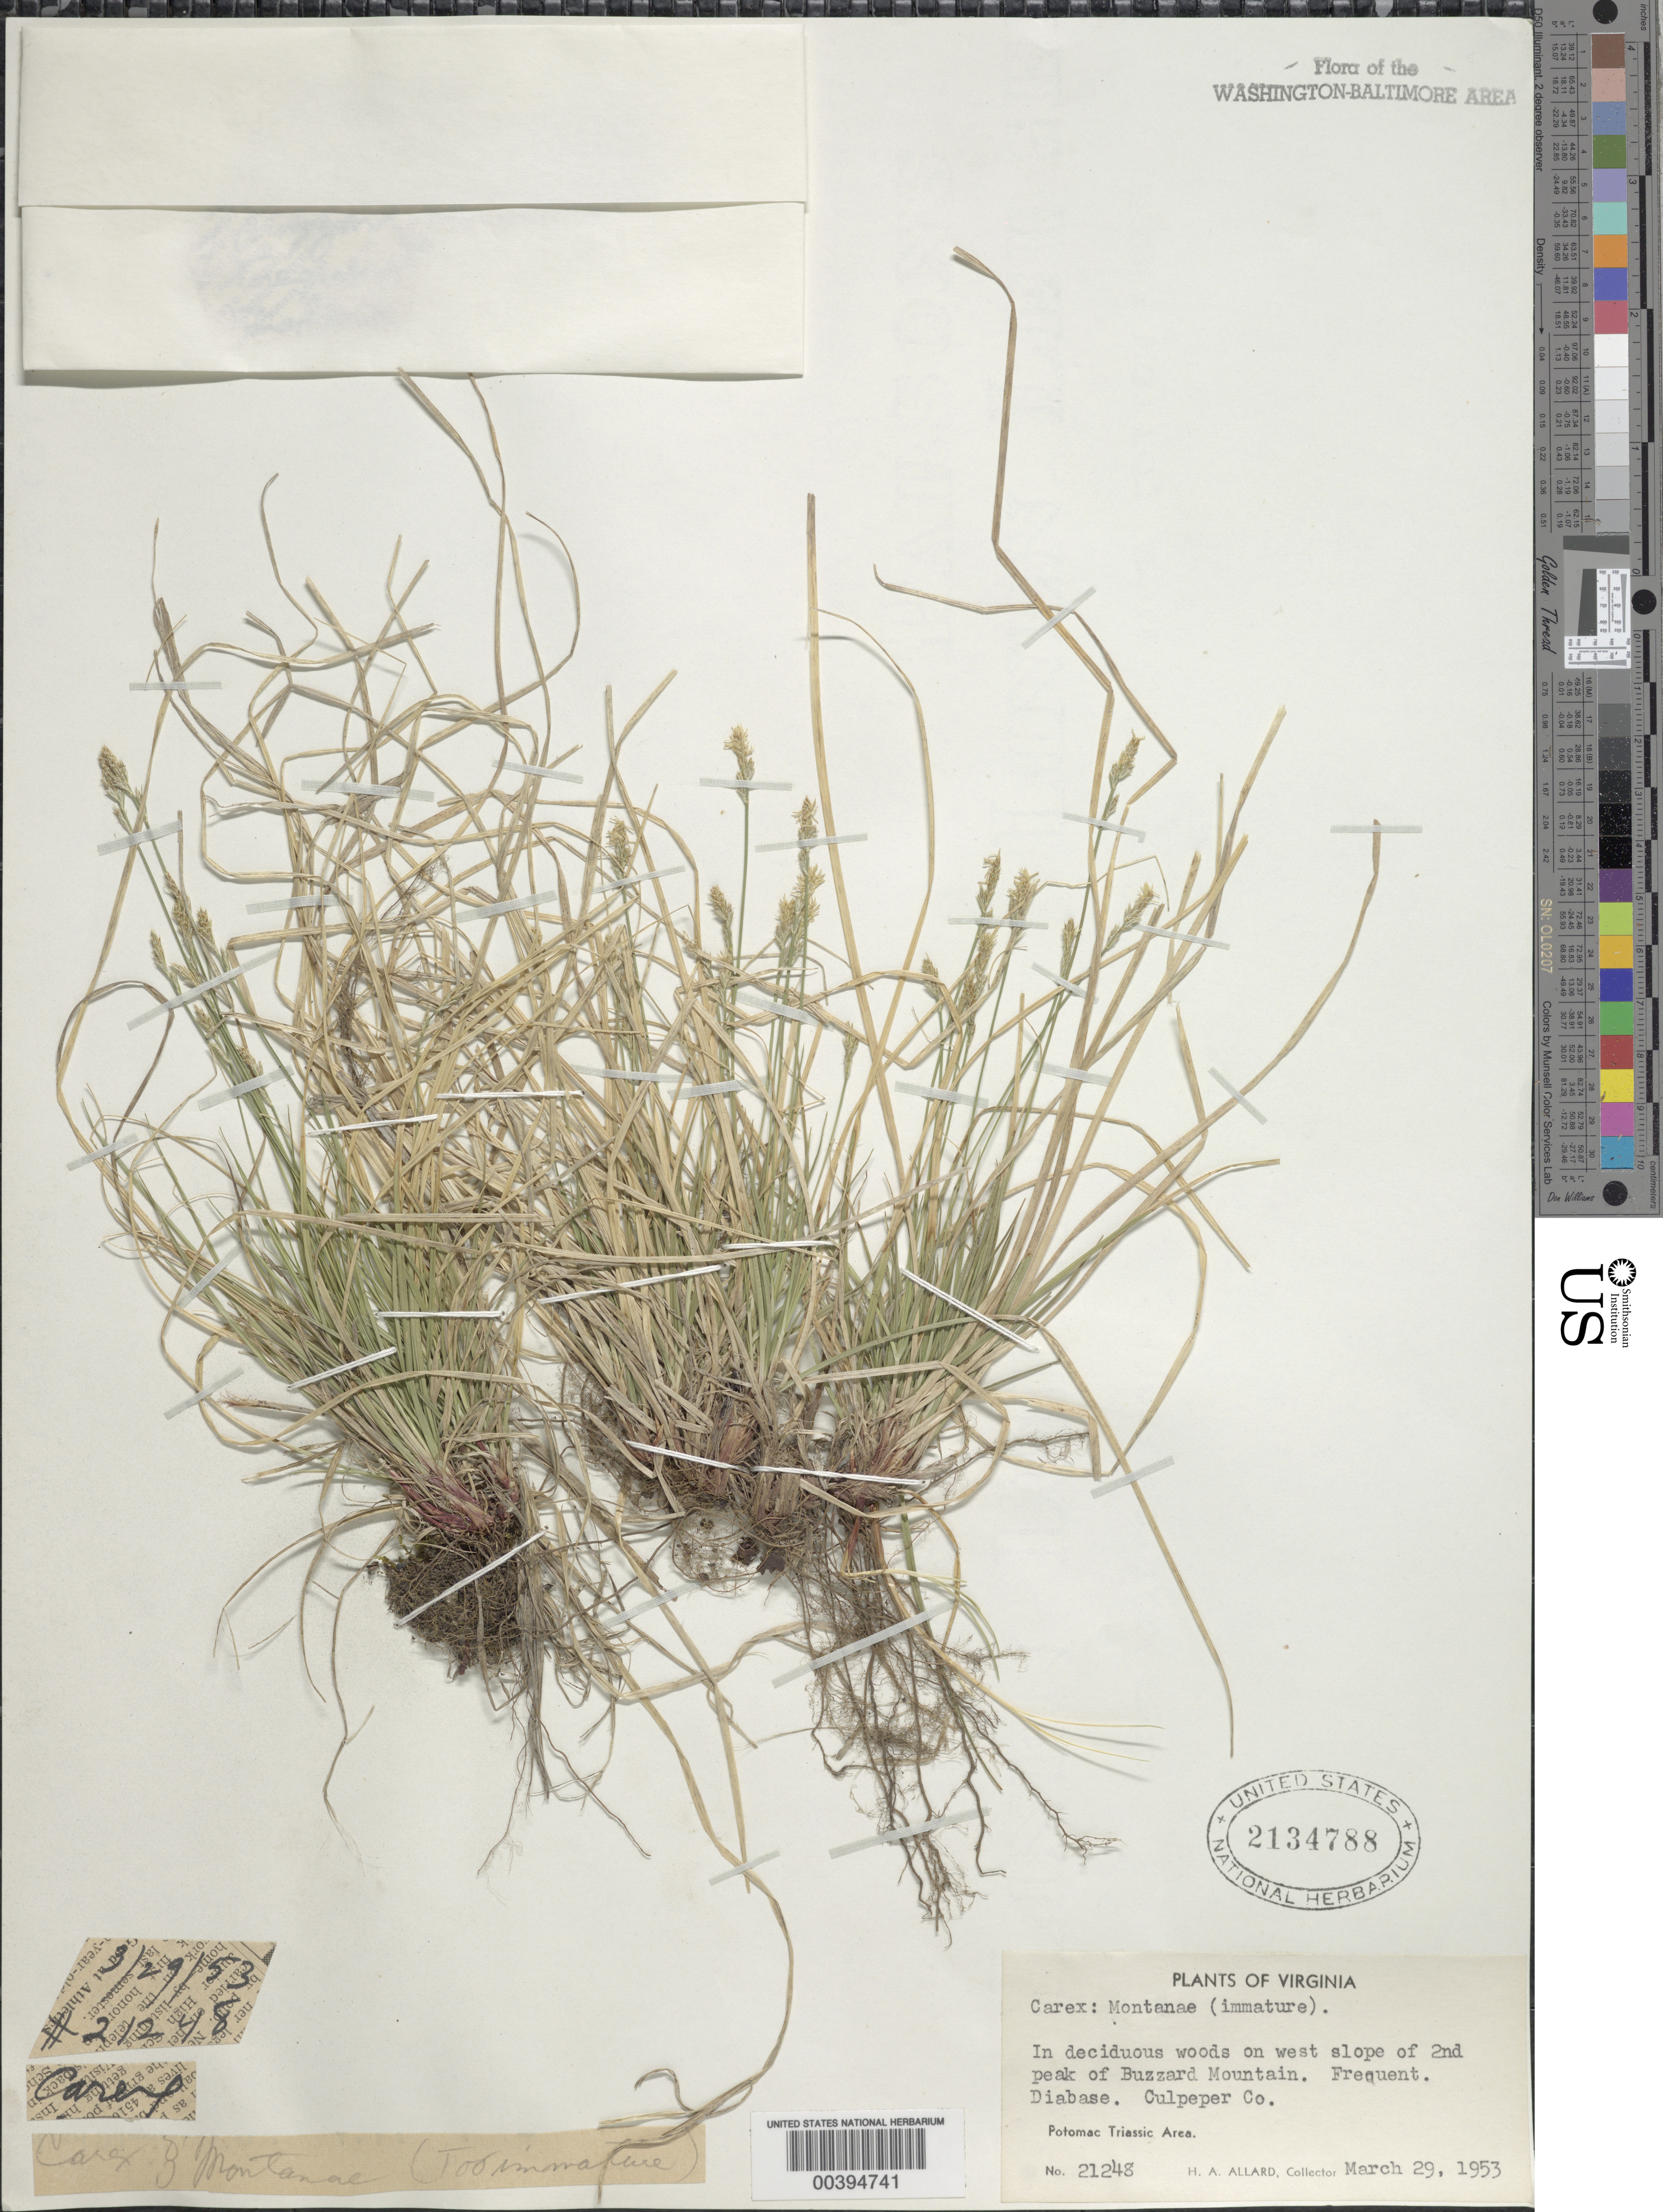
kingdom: Plantae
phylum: Tracheophyta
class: Liliopsida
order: Poales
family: Cyperaceae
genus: Carex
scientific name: Carex sp.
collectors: H. A. Allard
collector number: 21248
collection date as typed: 29 Mar 1953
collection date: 1953-03-29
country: United States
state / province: Virginia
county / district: Culpeper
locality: Buzzard Mountain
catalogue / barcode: US 2134788